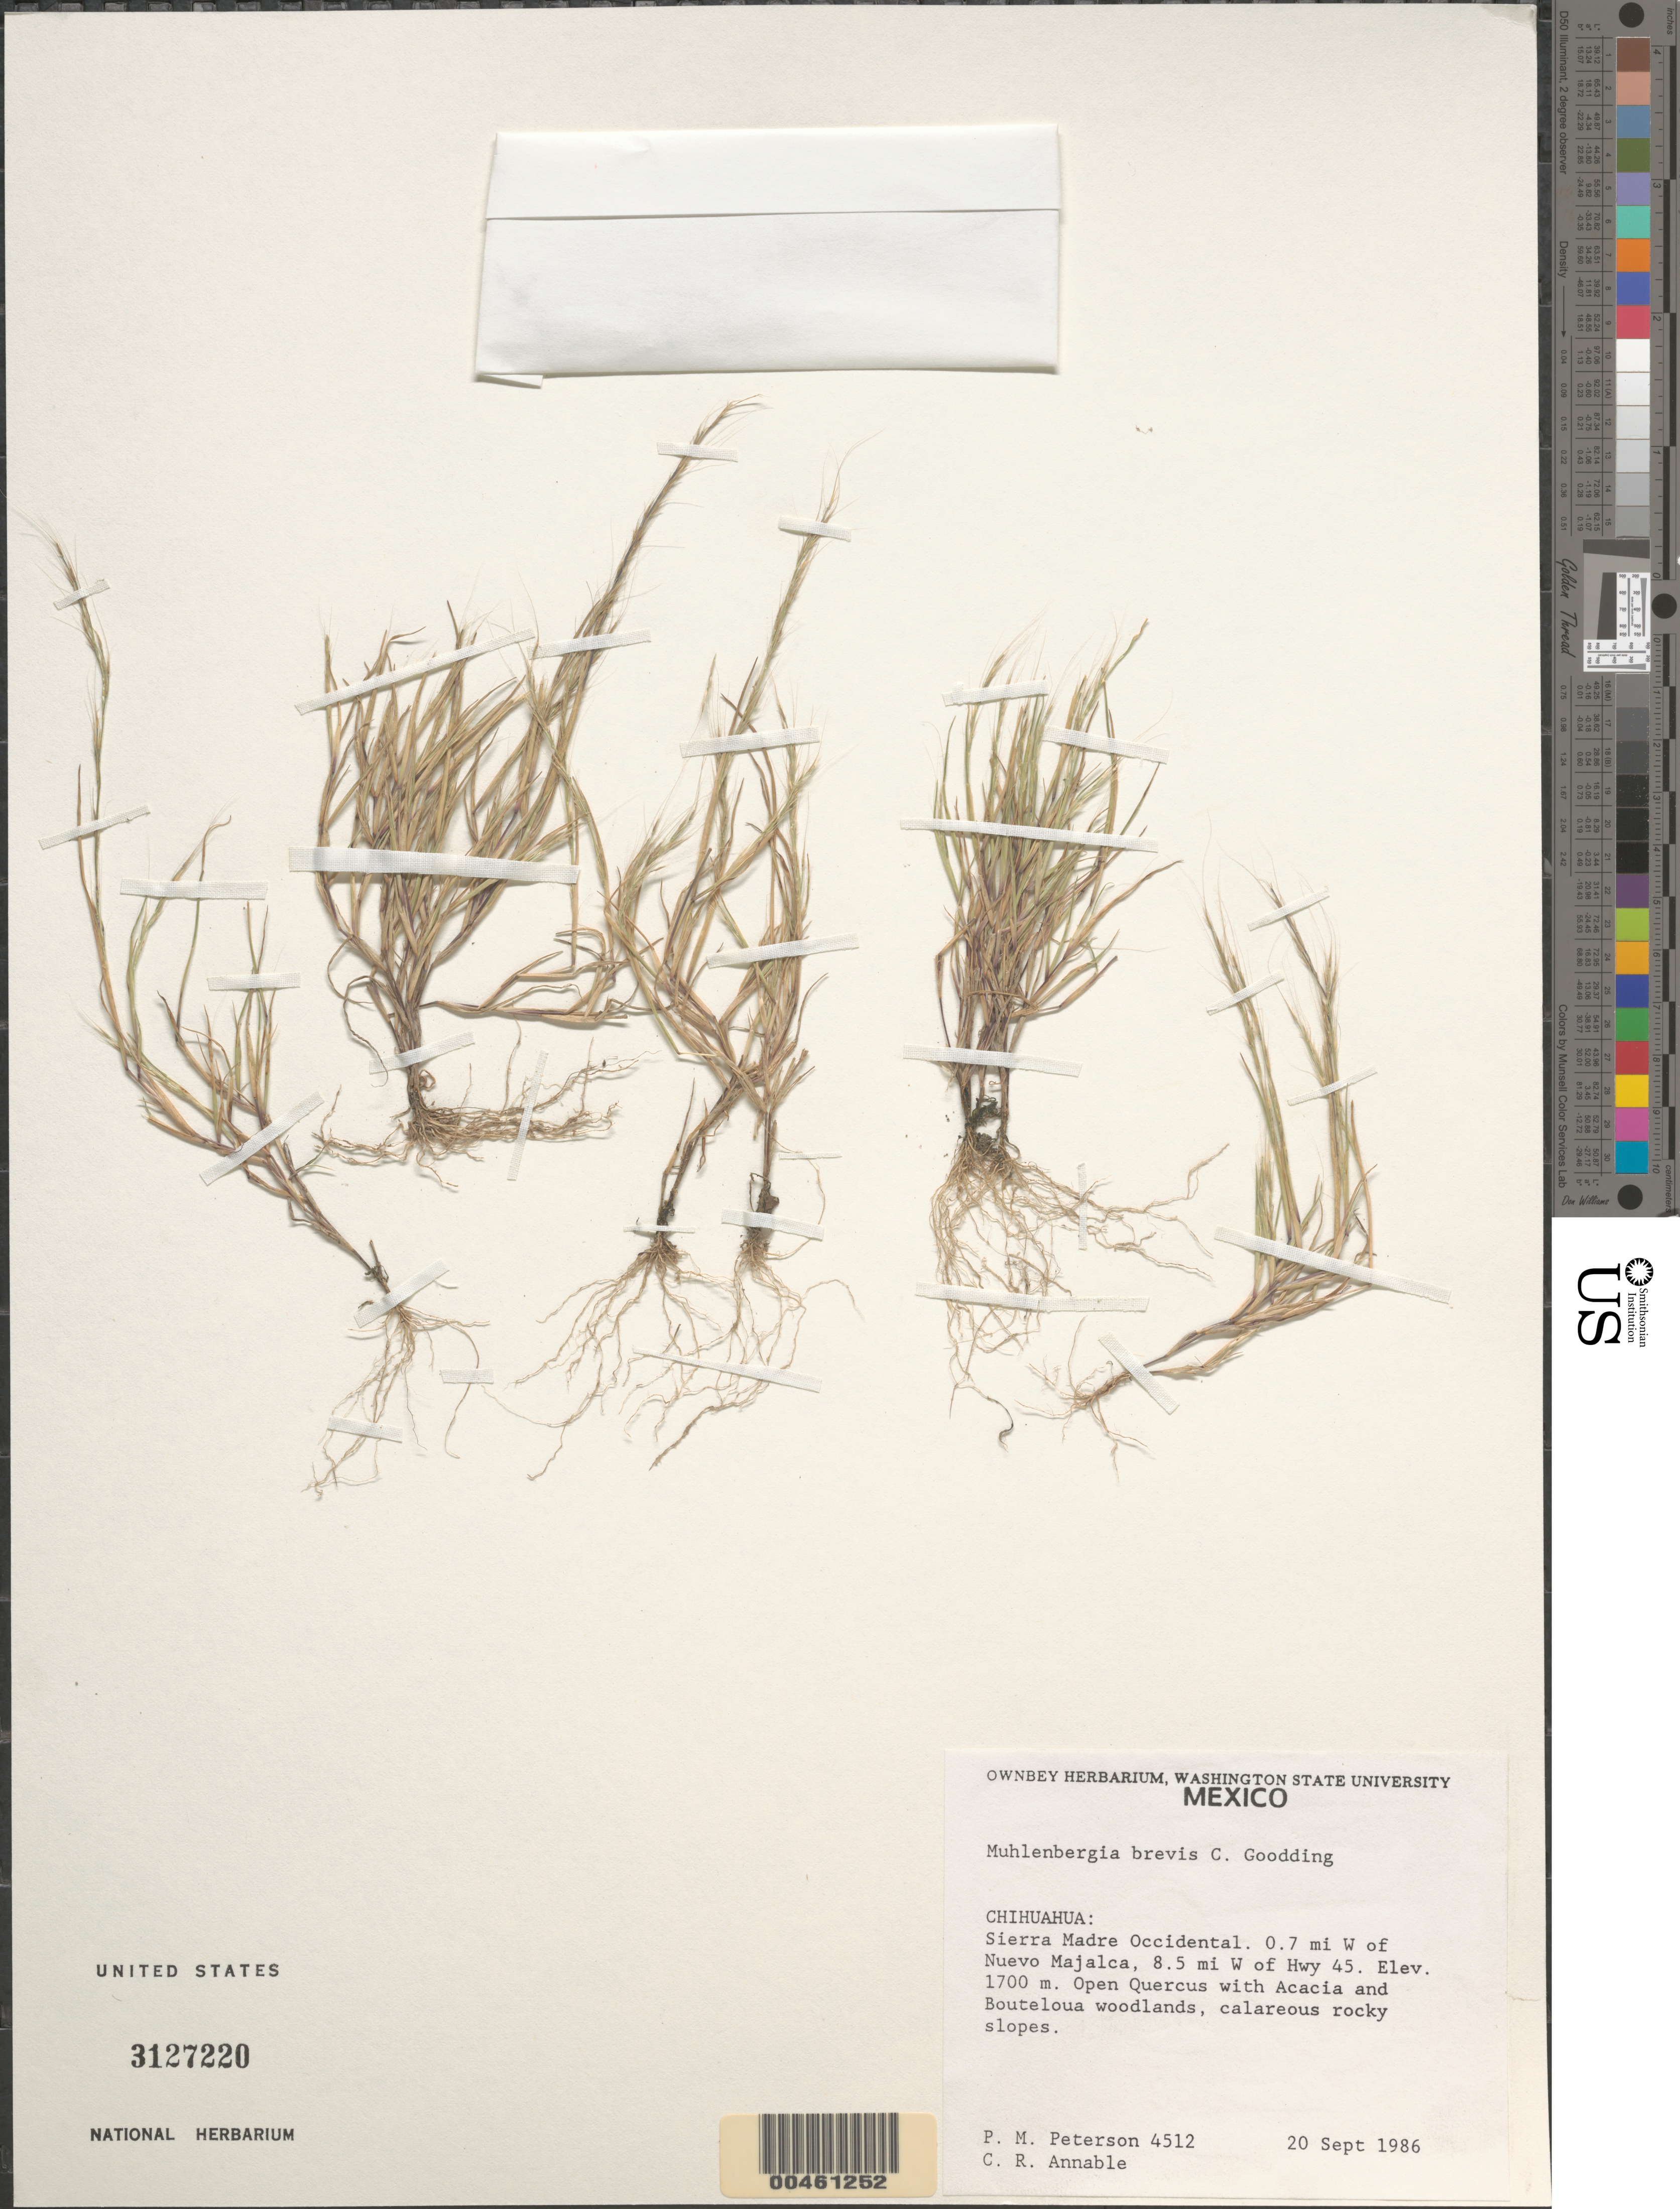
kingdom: Plantae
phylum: Tracheophyta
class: Liliopsida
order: Poales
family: Poaceae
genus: Muhlenbergia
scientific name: Muhlenbergia brevis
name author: C.O. Goodd.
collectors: P. M. Peterson & C. R. Annable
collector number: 04512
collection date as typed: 20 Sep 1986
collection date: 1986-09-20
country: Mexico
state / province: Chihuahua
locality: Sierra Madre Occidental, 0.7 miles W of Nuevo Majalca, 8.5 miles W of Hwy 45.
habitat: Open Quercus woodlands, calcareous rocky slopes, associated with Acacia and Bouteloua.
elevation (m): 1700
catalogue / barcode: US 3127220